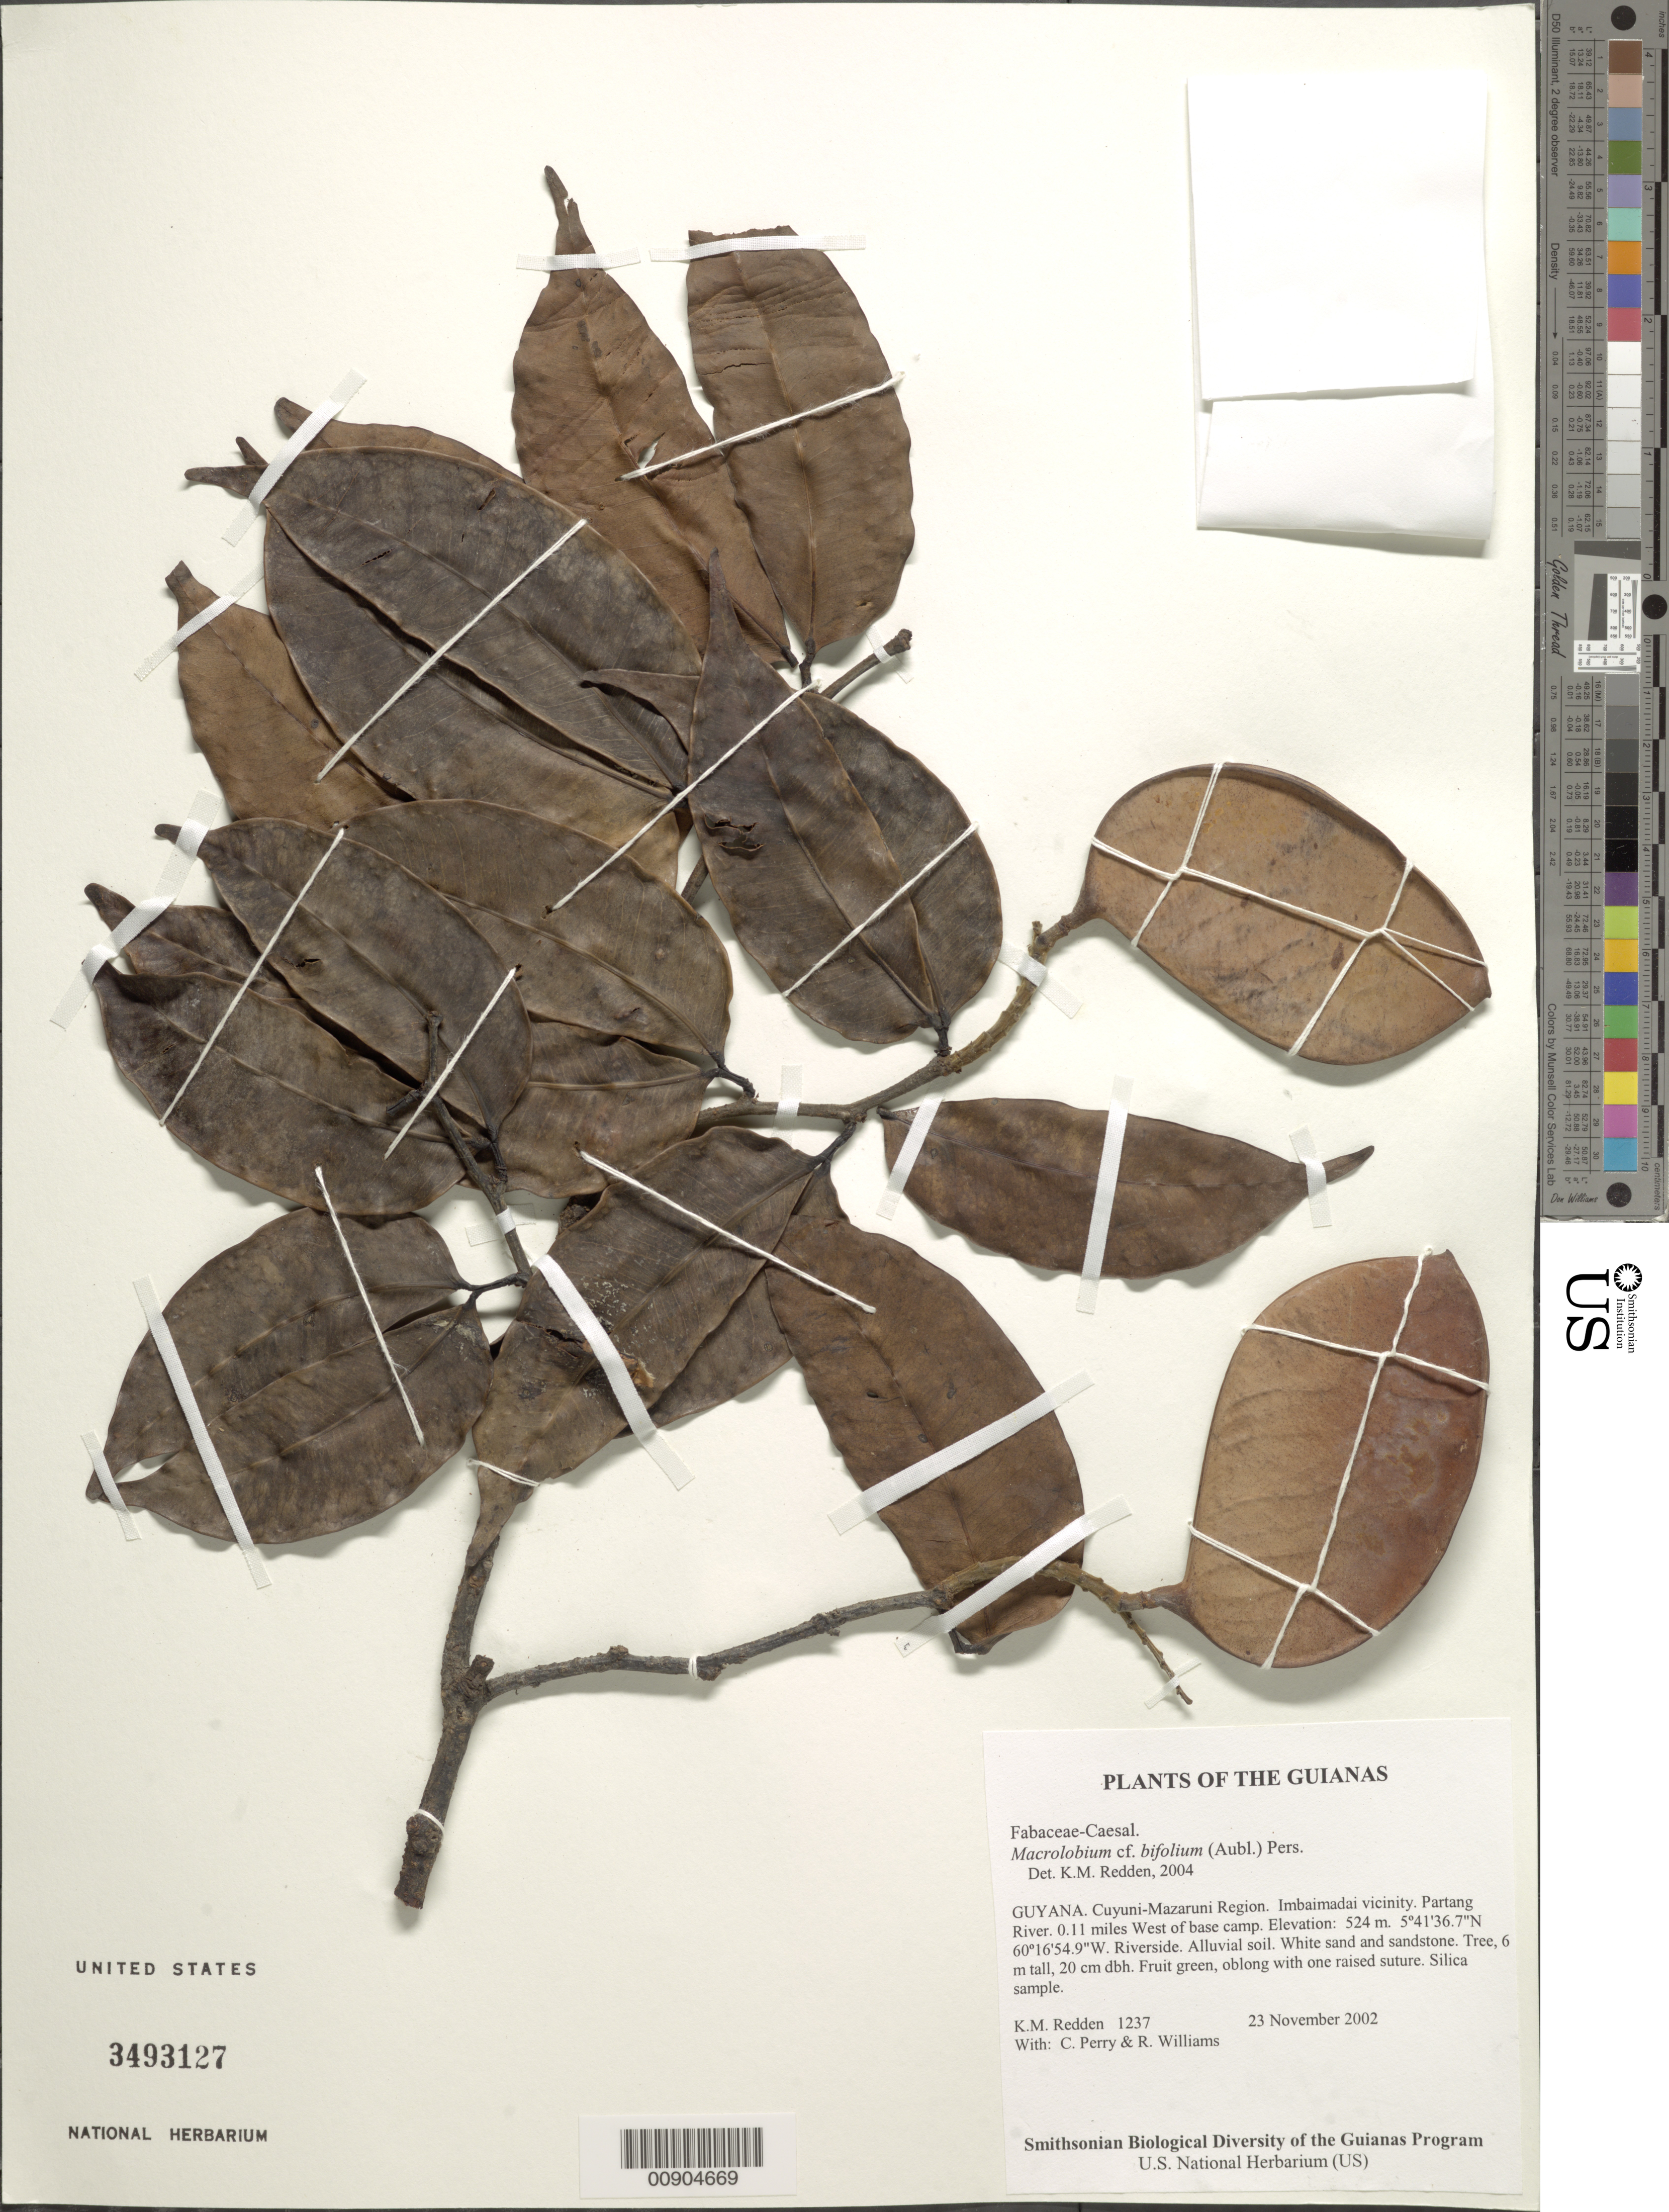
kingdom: Plantae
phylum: Tracheophyta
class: Magnoliopsida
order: Fabales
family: Fabaceae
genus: Macrolobium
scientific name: Macrolobium bifolium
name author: (Aubl.) Pers.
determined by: Redden, K. M.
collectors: K. M. Redden, C. Perry & R. Williams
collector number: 1237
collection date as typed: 23 November 2002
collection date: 2002-11-23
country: Guyana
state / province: Cuyuni-Mazaruni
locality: Imbaimadai vicinity. Partang River. 0.11 miles West of base camp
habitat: Riverside. Alluvial soil. White sand and sandstone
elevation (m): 524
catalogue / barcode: US 3493127